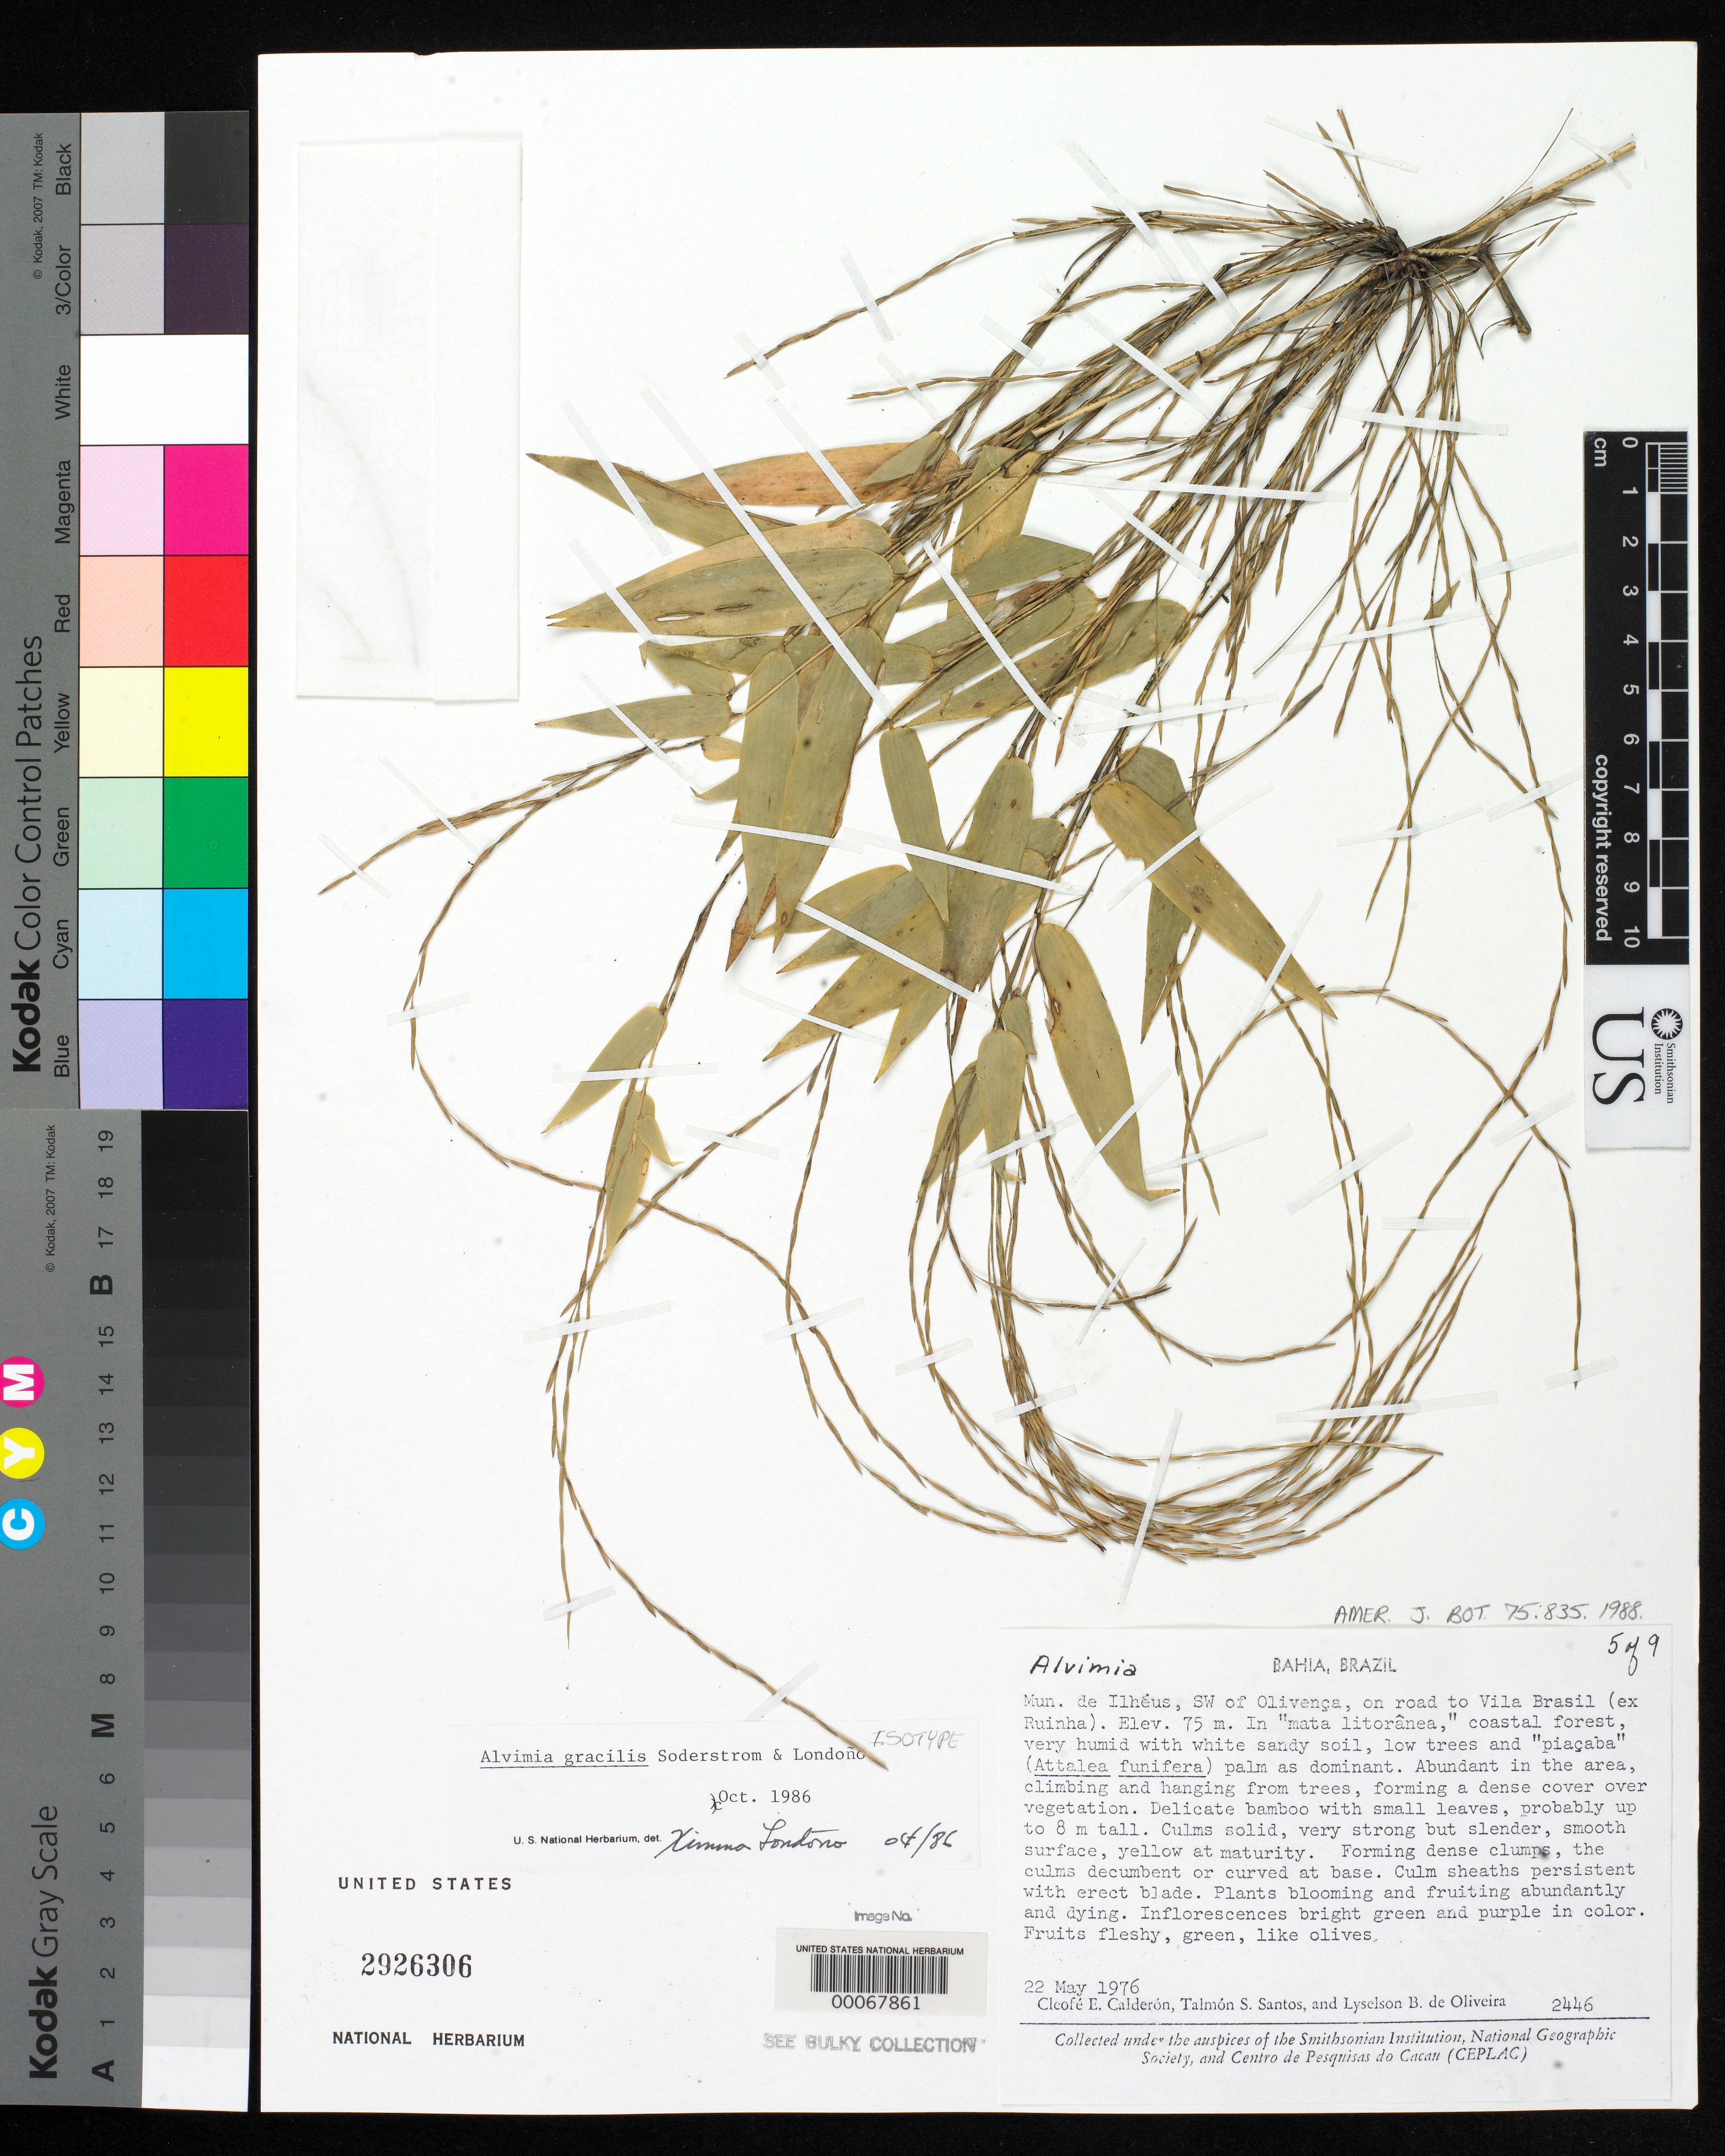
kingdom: Plantae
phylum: Tracheophyta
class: Liliopsida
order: Poales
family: Poaceae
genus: Alvimia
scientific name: Alvimia gracilis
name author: Soderstr. & Londoño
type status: Isotype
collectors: C. E. Calderón, T. S. Santos & L. de Oliveira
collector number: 2446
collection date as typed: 22 May 1976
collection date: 1976-05-22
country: Brazil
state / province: Bahia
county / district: Ilhéus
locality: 16 km SW of Olivenca on road to Vila Brasil.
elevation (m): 75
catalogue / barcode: US 2926306